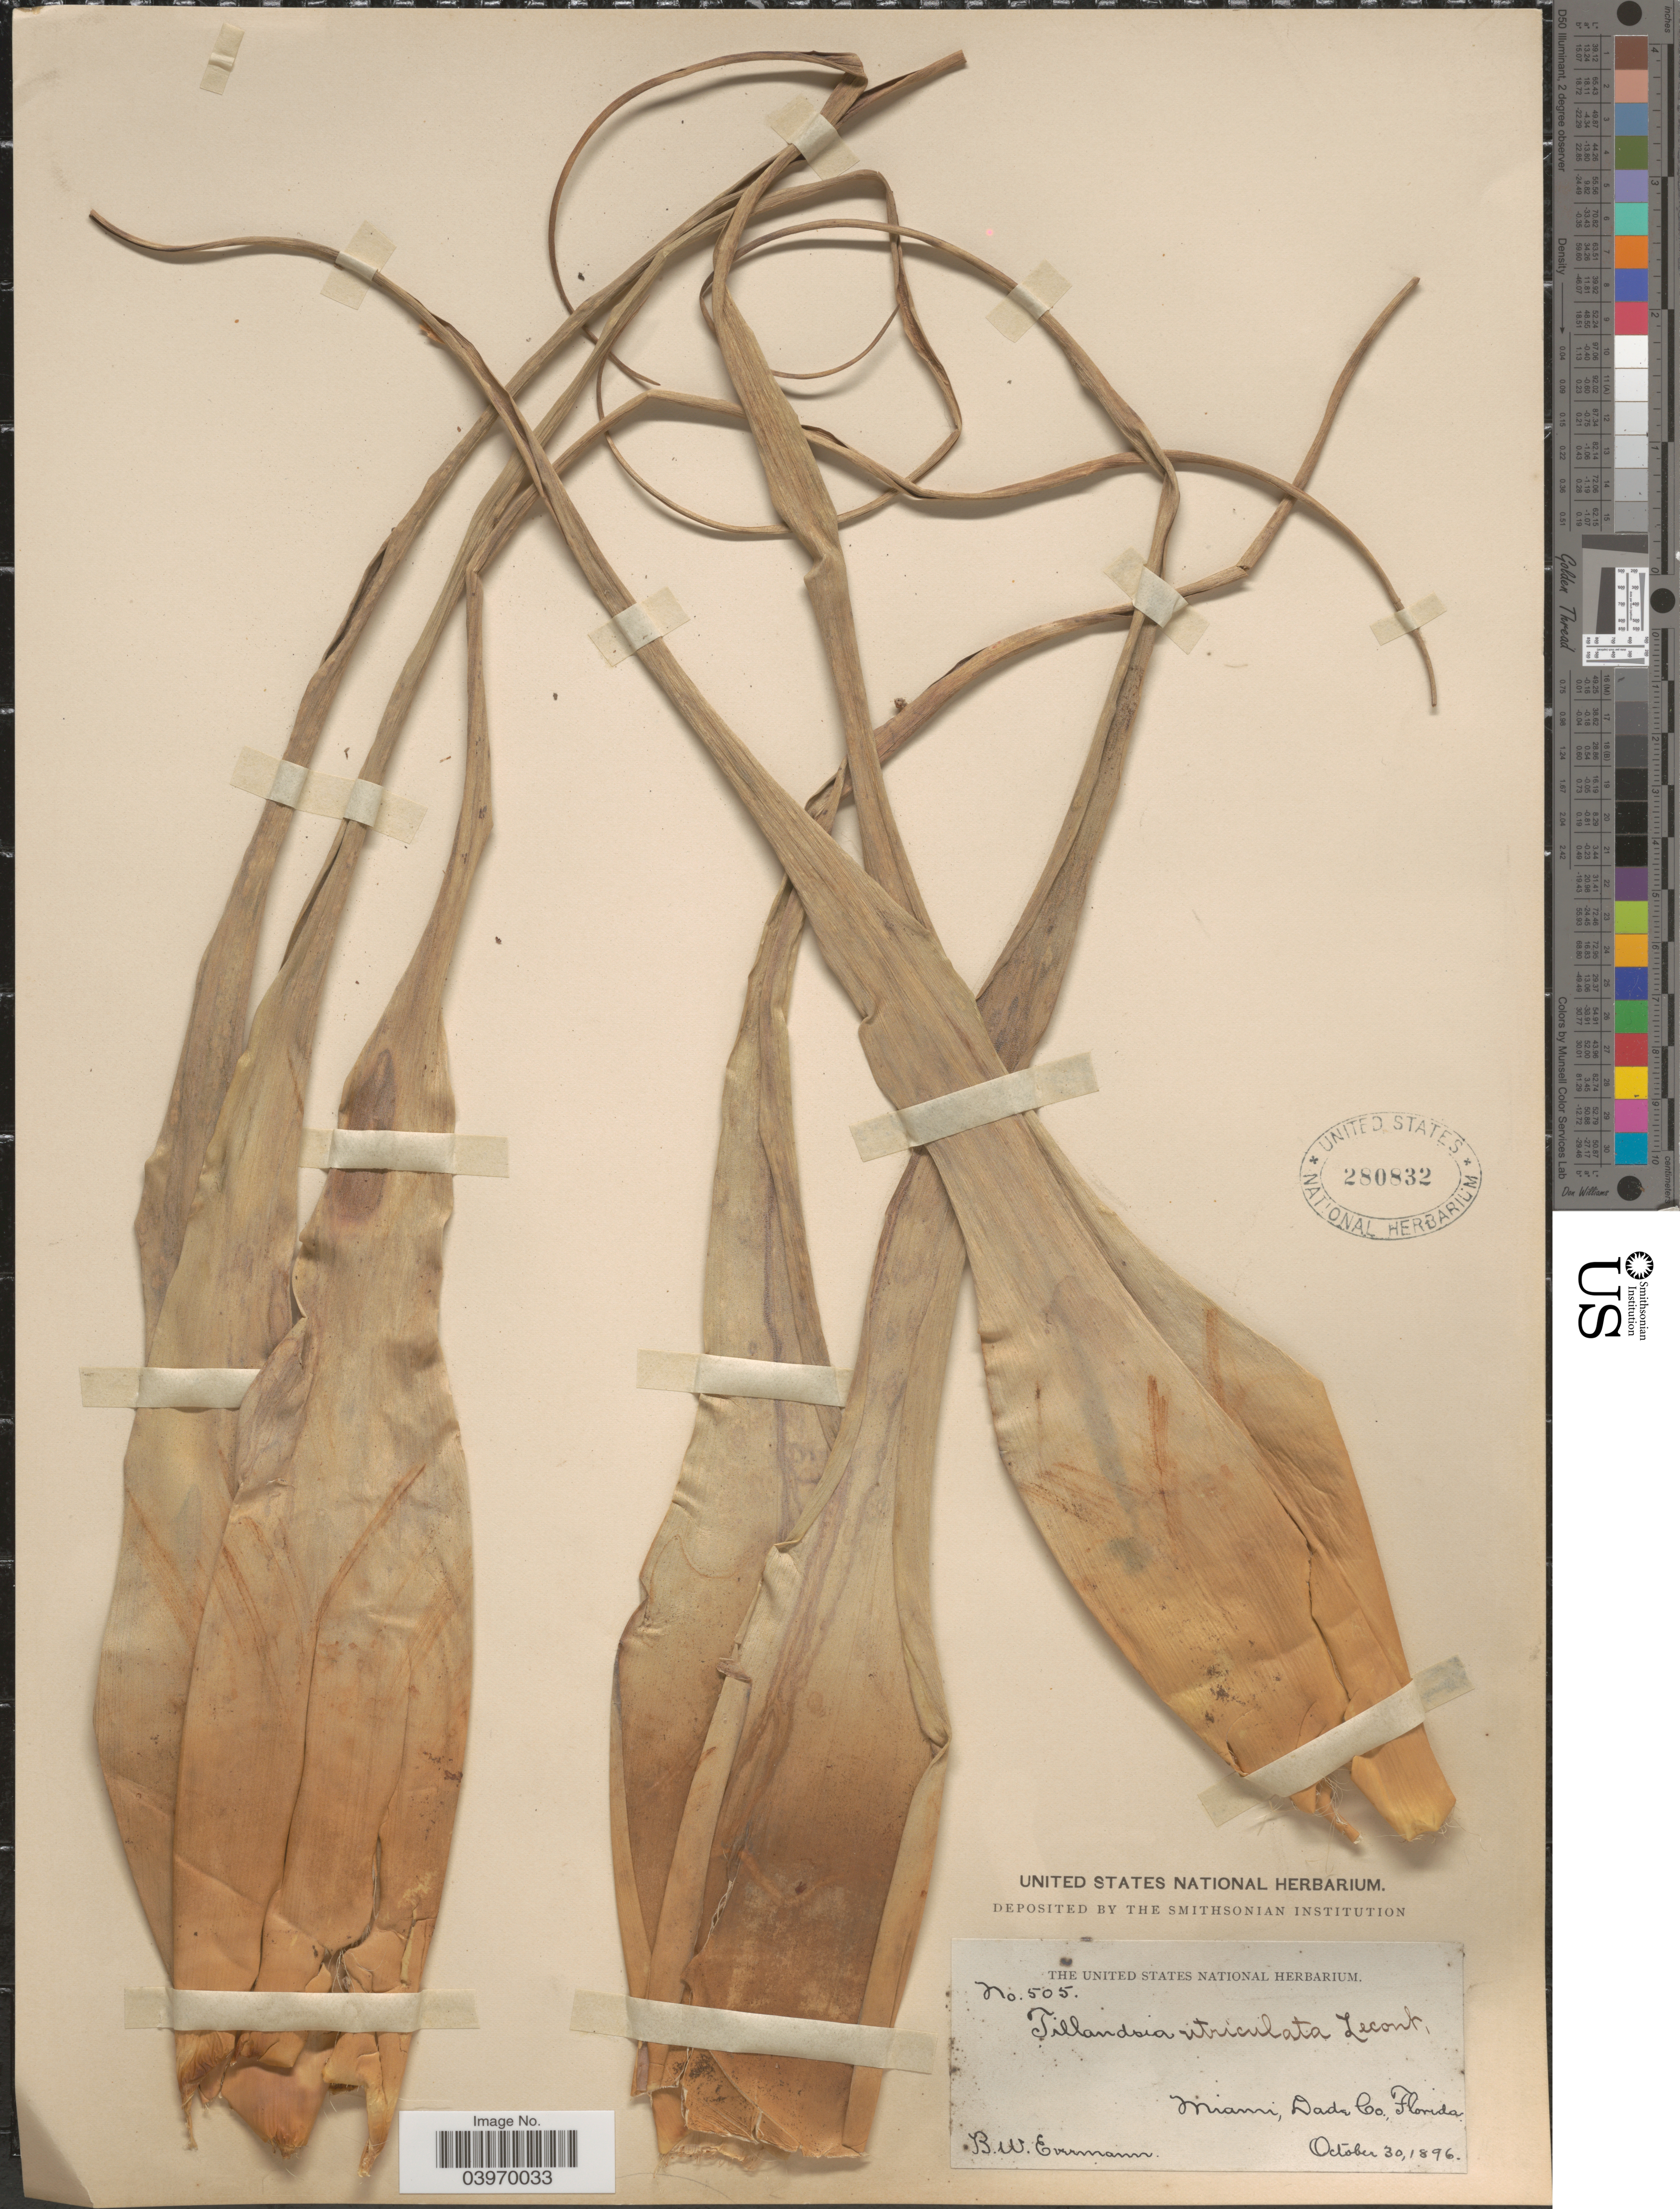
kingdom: Plantae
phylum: Tracheophyta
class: Liliopsida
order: Poales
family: Bromeliaceae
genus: Tillandsia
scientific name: Tillandsia utriculata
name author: L.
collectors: B. W. Evermann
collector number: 505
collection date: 1896-10-30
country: United States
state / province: Florida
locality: Miami, Dade Co.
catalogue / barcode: US 280832